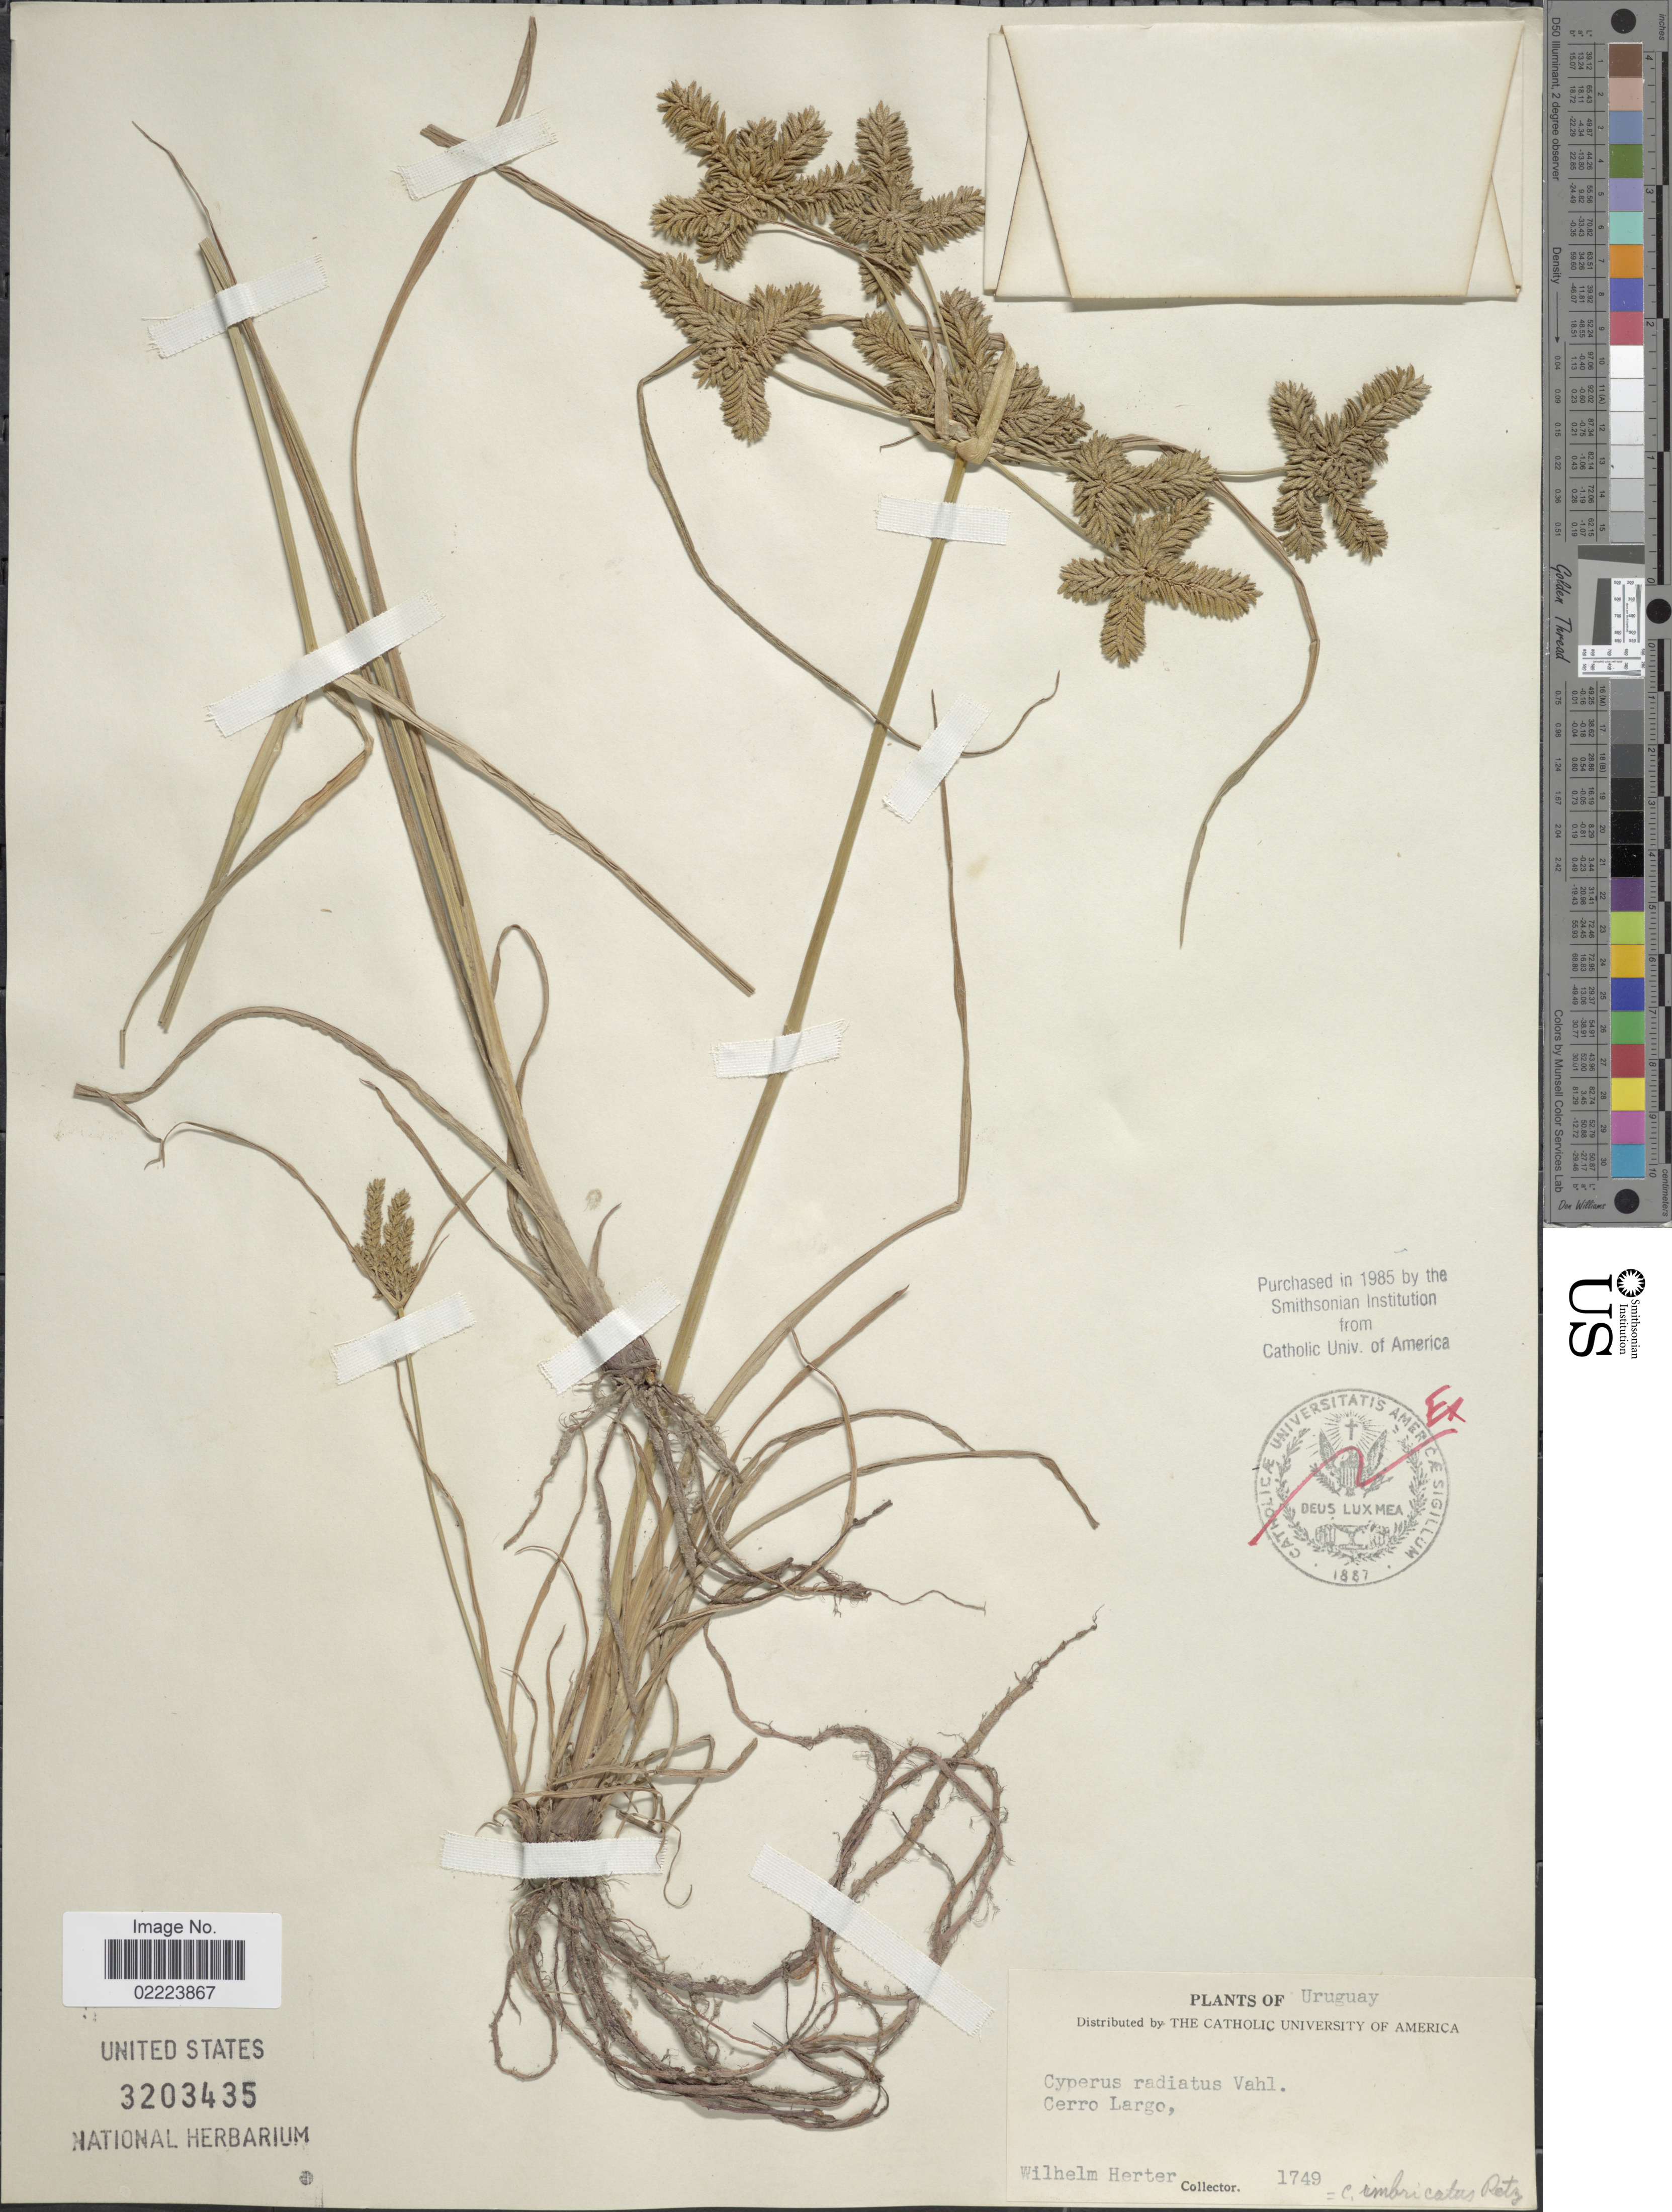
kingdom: Plantae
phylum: Tracheophyta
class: Liliopsida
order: Poales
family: Cyperaceae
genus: Cyperus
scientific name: Cyperus imbricatus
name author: Retz.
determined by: Strong, Mark T., (BOT), Smithsonian Institution - National Museum of Natural History (UNITED STATES)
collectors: W. G. Herter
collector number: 1749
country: Uruguay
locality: Cerro Largo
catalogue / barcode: US 3203435